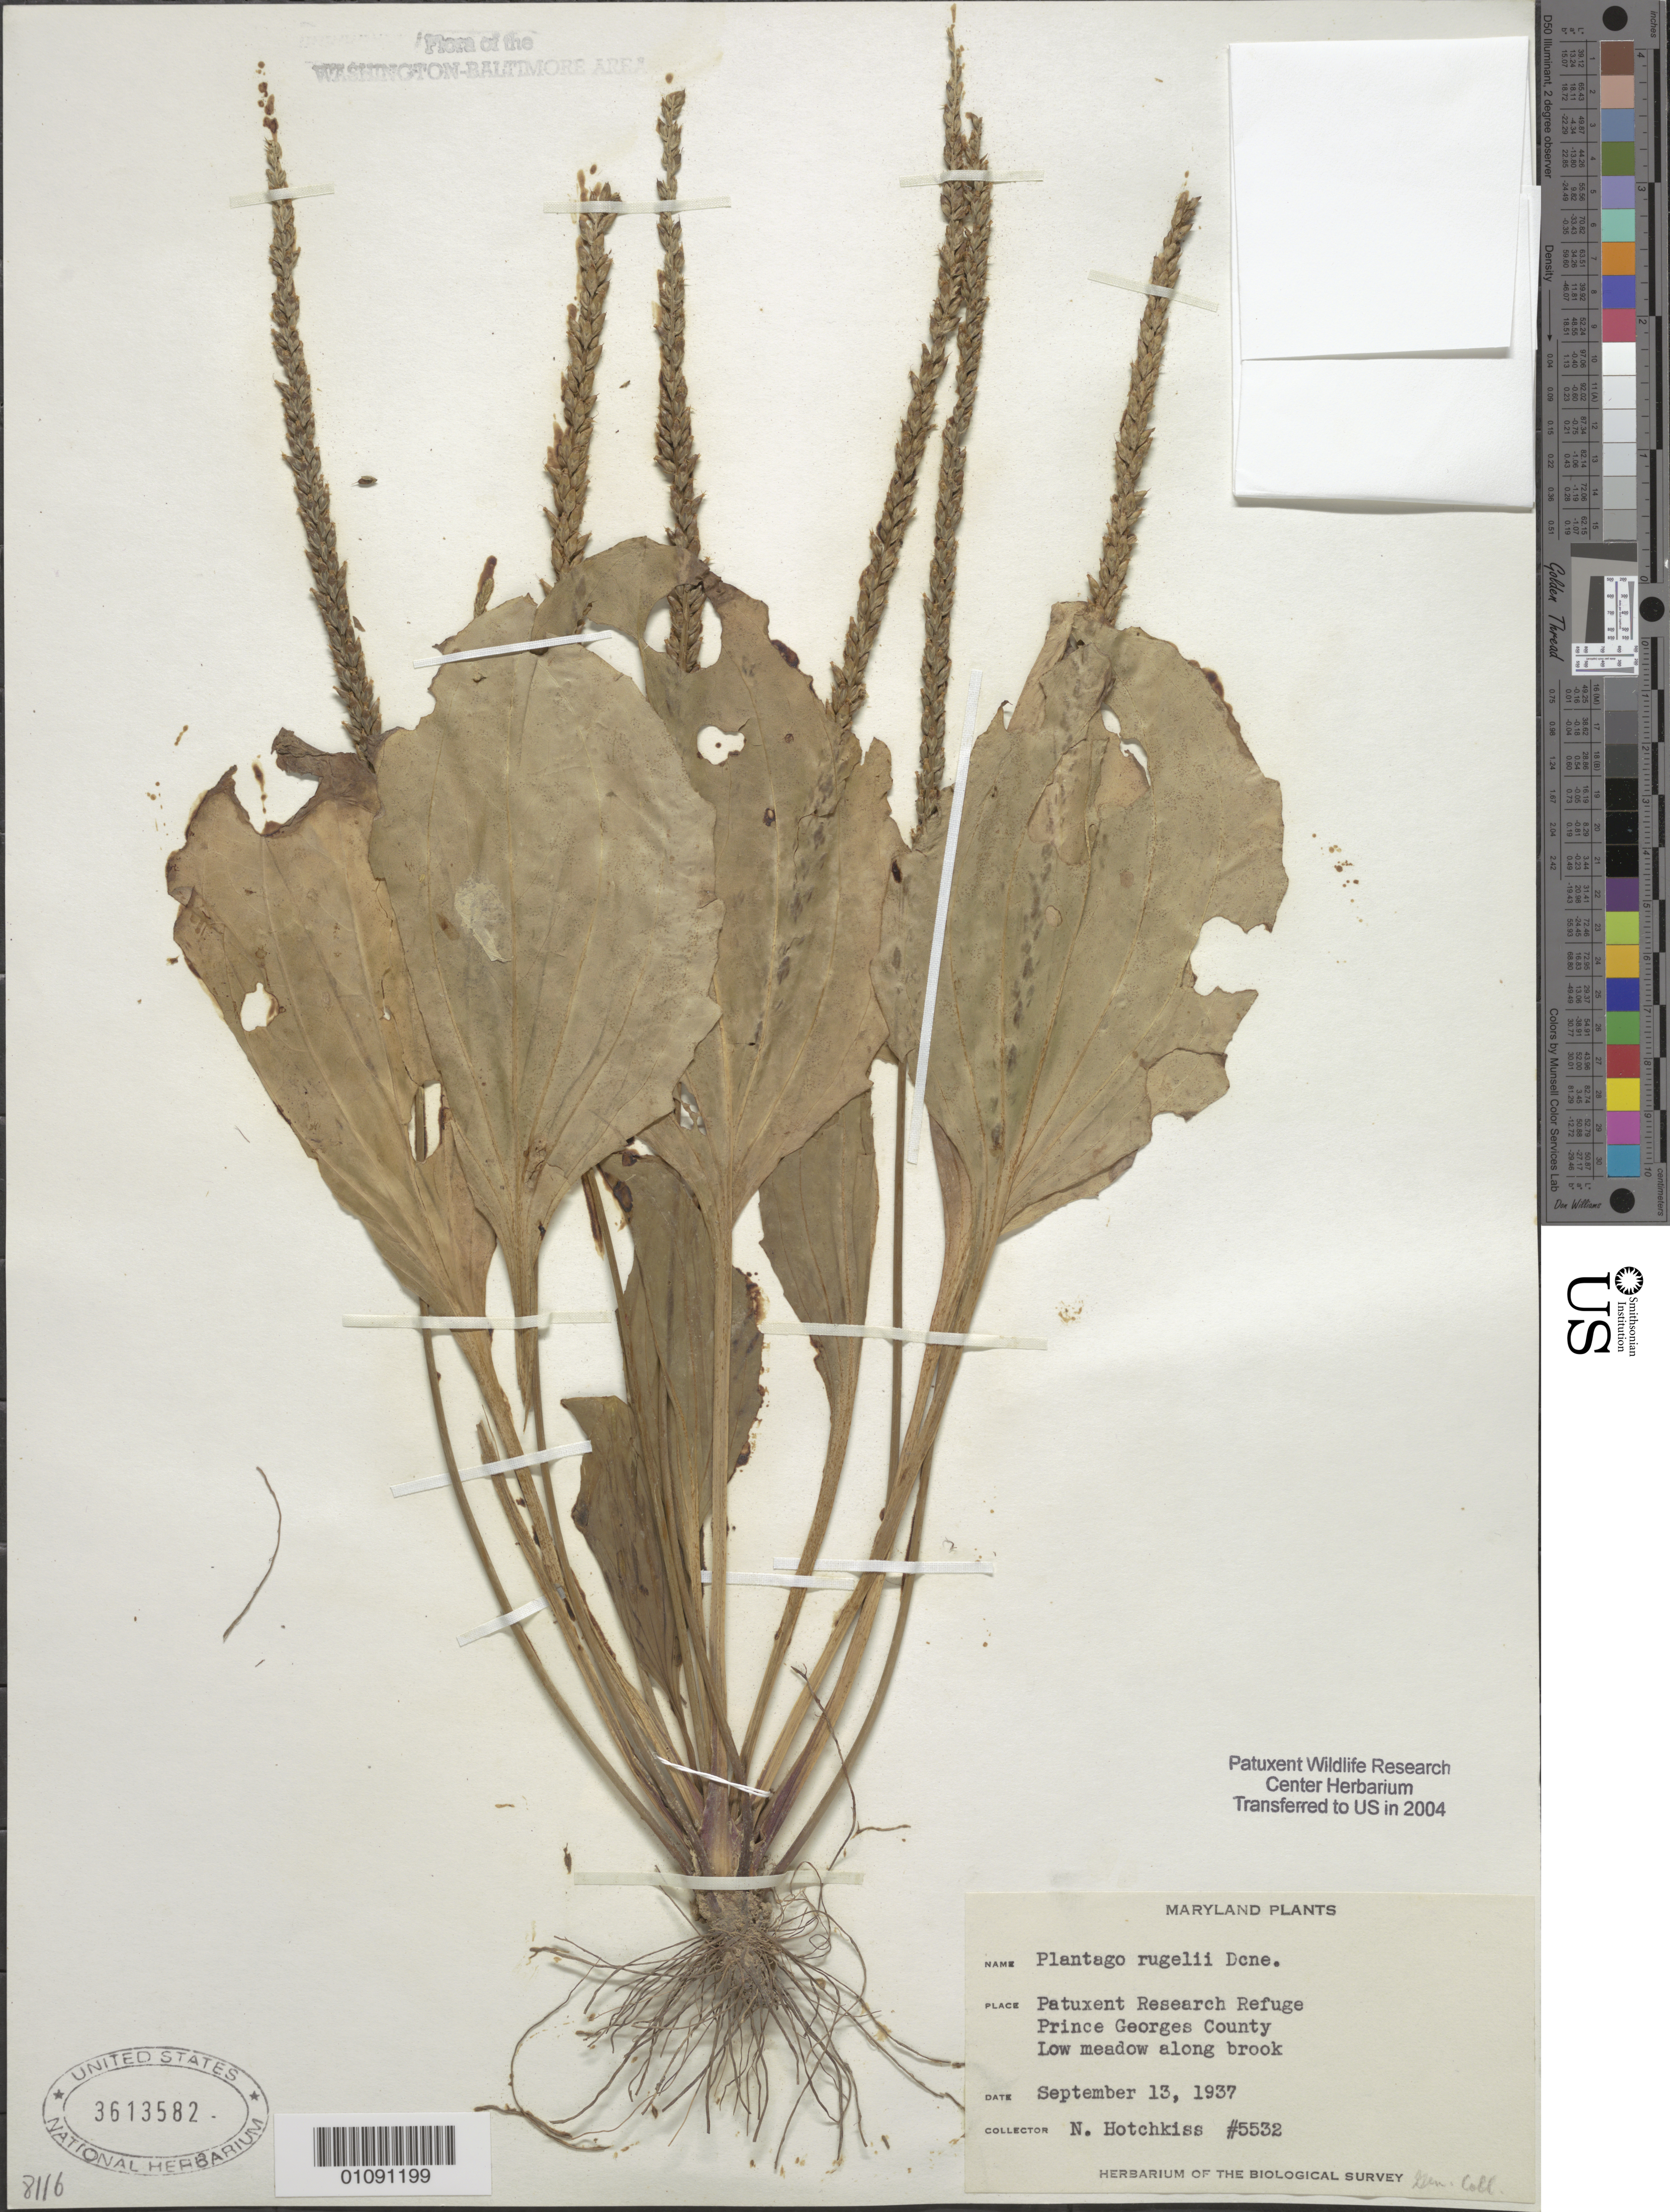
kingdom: Plantae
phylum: Tracheophyta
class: Magnoliopsida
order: Lamiales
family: Plantaginaceae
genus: Plantago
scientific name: Plantago rugelii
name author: Decne.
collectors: N. Hotchkiss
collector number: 5532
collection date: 1937-09-13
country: United States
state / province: Maryland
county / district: Prince George's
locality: Patuxent Wildlife Refuge.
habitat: Low meadow along brook.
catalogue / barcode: US 3613582